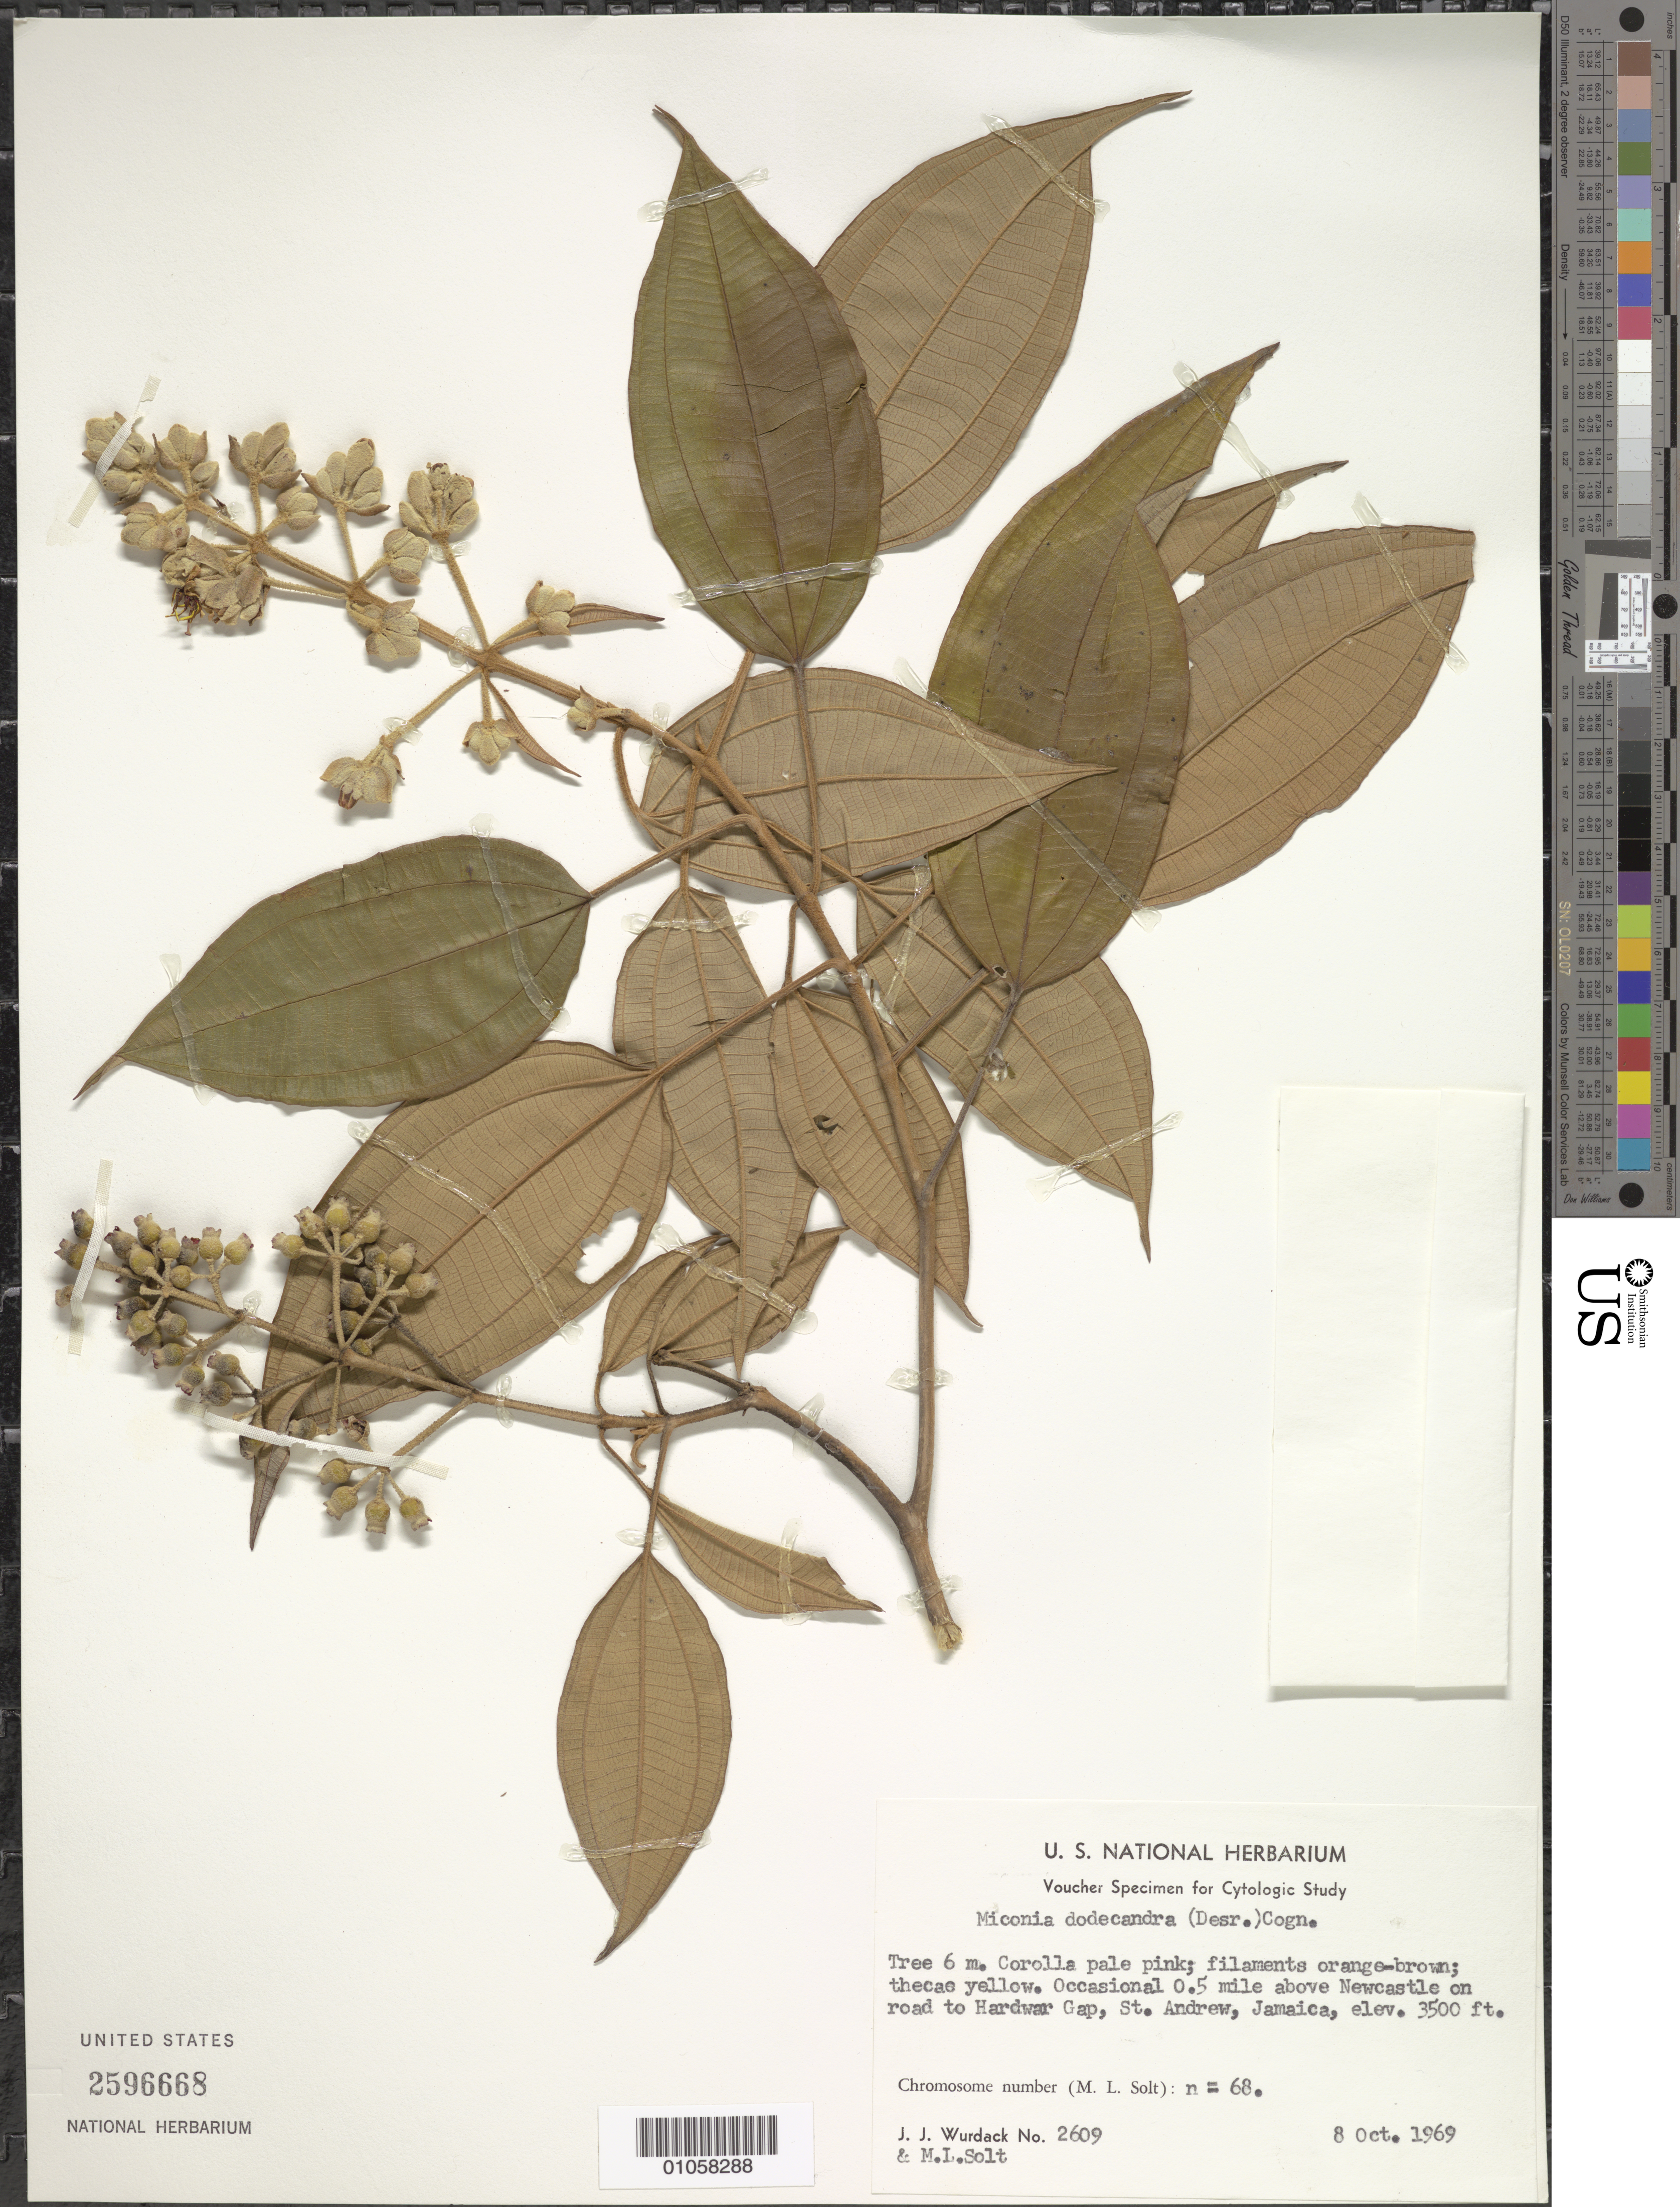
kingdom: Plantae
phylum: Tracheophyta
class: Magnoliopsida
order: Myrtales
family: Melastomataceae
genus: Miconia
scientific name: Miconia dodecandra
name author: Cogn.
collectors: J. J. Wurdack & M. Solt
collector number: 2609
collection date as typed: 08 Oct 1969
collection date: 1969-10-08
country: Jamaica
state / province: Saint Andrew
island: Jamaica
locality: Newcastle, 0.5 mile above on road to Hardwar Gap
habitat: Occasional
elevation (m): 1067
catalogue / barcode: US 2596668